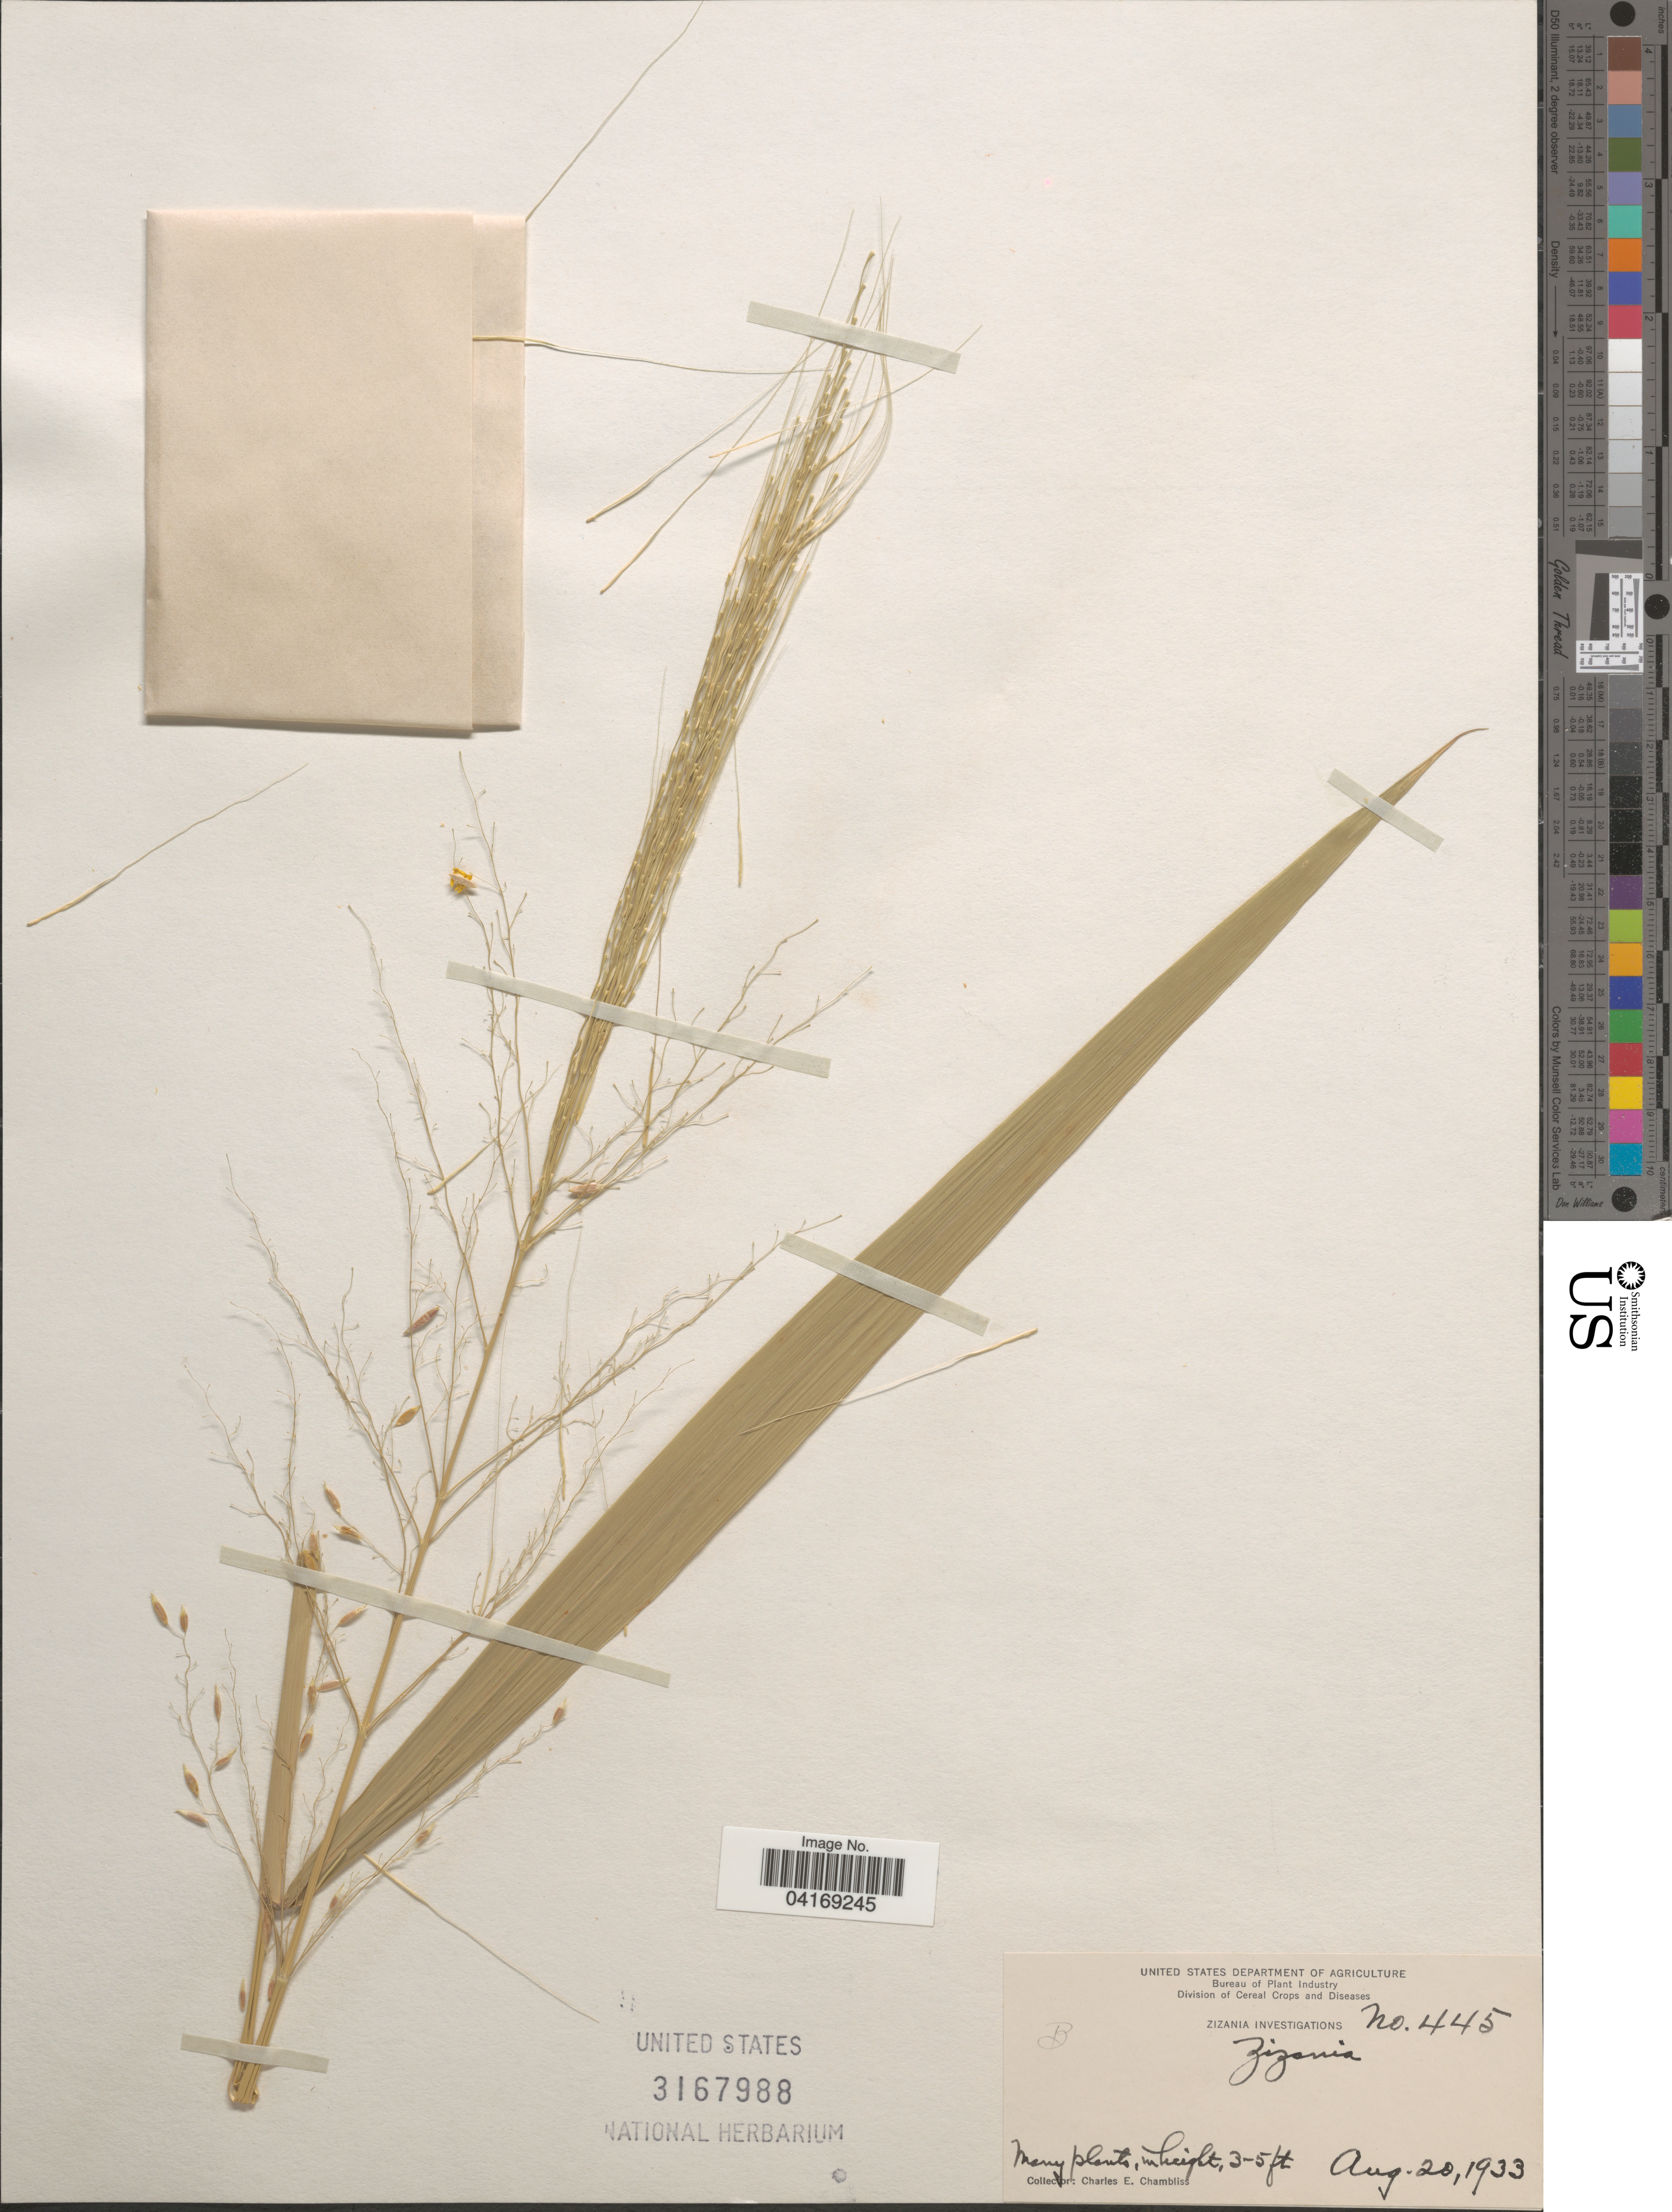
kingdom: Plantae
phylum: Tracheophyta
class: Liliopsida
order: Poales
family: Poaceae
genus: Zizania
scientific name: Zizania sp.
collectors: C. Chambliss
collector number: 445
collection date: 1933-08-20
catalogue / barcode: US 3167988